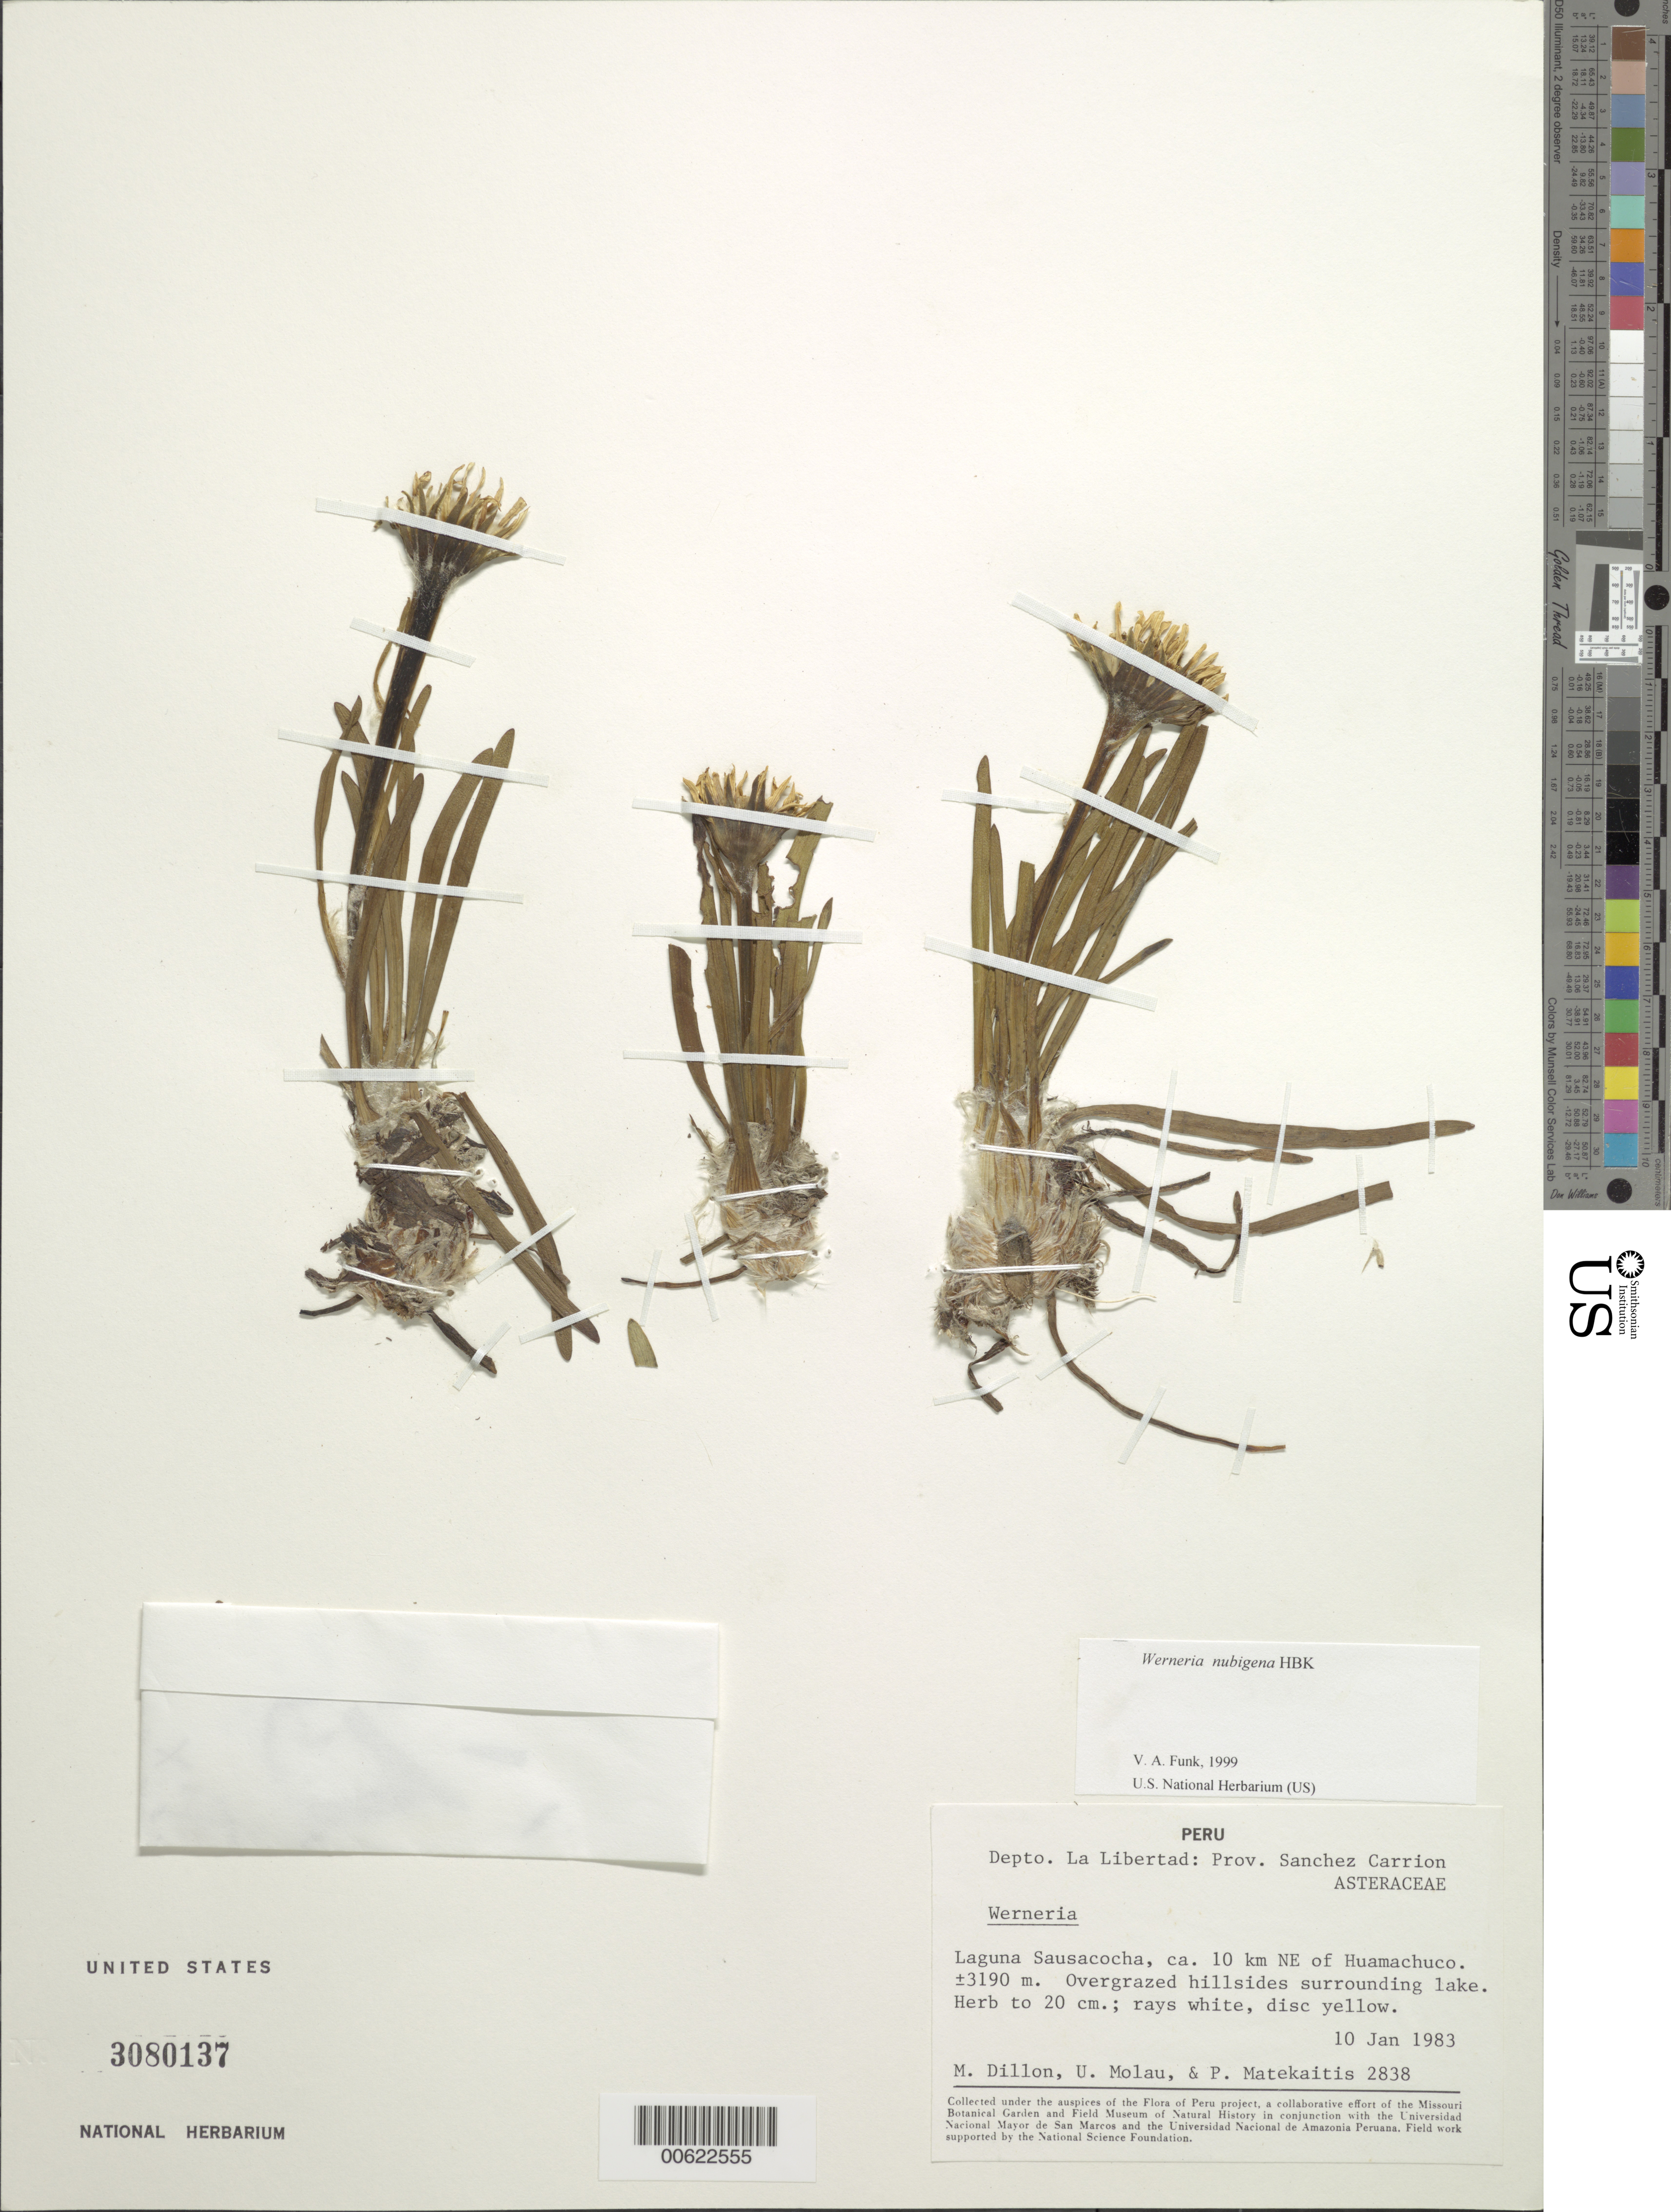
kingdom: Plantae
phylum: Tracheophyta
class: Magnoliopsida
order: Asterales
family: Asteraceae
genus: Werneria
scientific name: Werneria nubigena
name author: Kunth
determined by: Funk, Vicki A., (BOT), Smithsonian Institution - National Museum of Natural History (UNITED STATES)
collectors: M. O. Dillon, U. Molau & P. Matekaitis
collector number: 2838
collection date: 1983-01-10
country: Peru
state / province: La Libertad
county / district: Sanchez Carrion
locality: Laguna Sausachocha, ca. 10 km NE of Huamachuco, overgrazed hillsides surrounding lake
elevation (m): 31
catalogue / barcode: US 3080137